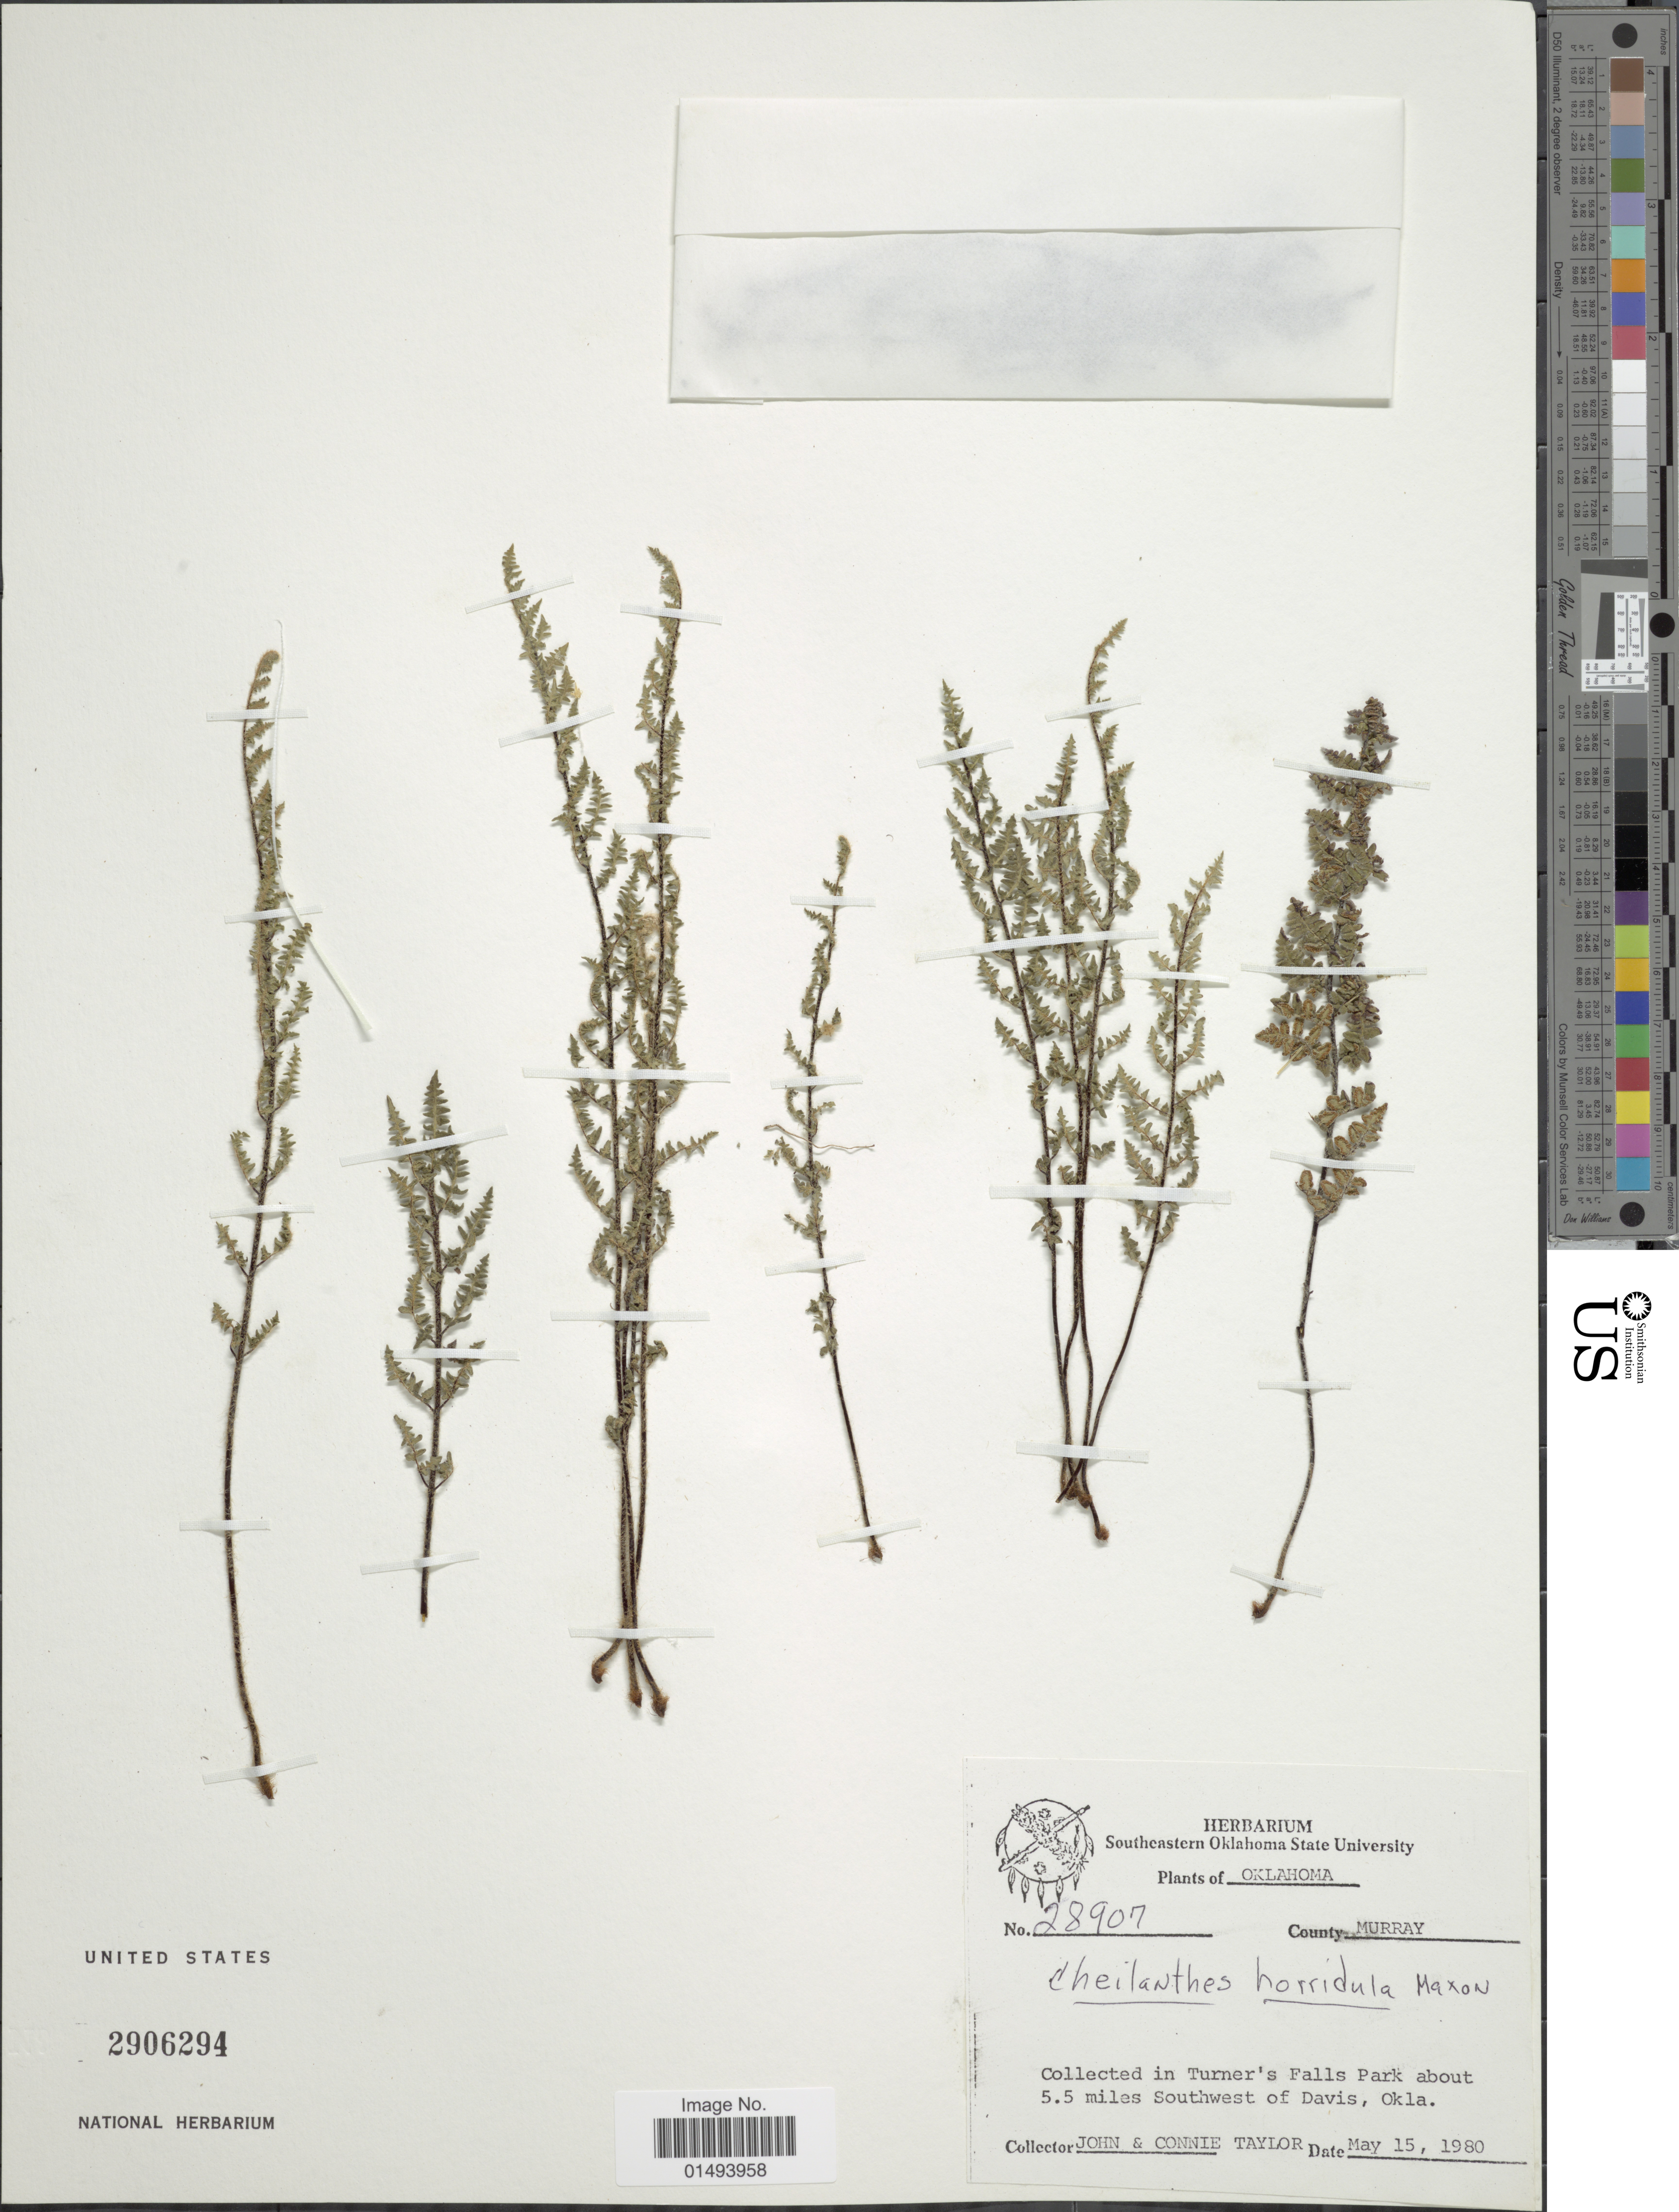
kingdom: Plantae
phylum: Tracheophyta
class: Polypodiopsida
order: Polypodiales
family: Pteridaceae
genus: Myriopteris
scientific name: Myriopteris scabra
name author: (C. Chr.) Grusz & Windham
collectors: J. Taylor & C. Taylor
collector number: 28907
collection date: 1980-05-15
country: United States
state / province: Oklahoma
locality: Plants of Oklahoma, Collected in Turner's Falls Park about 5.5 miles Southwest of Davis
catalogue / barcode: US 2906294